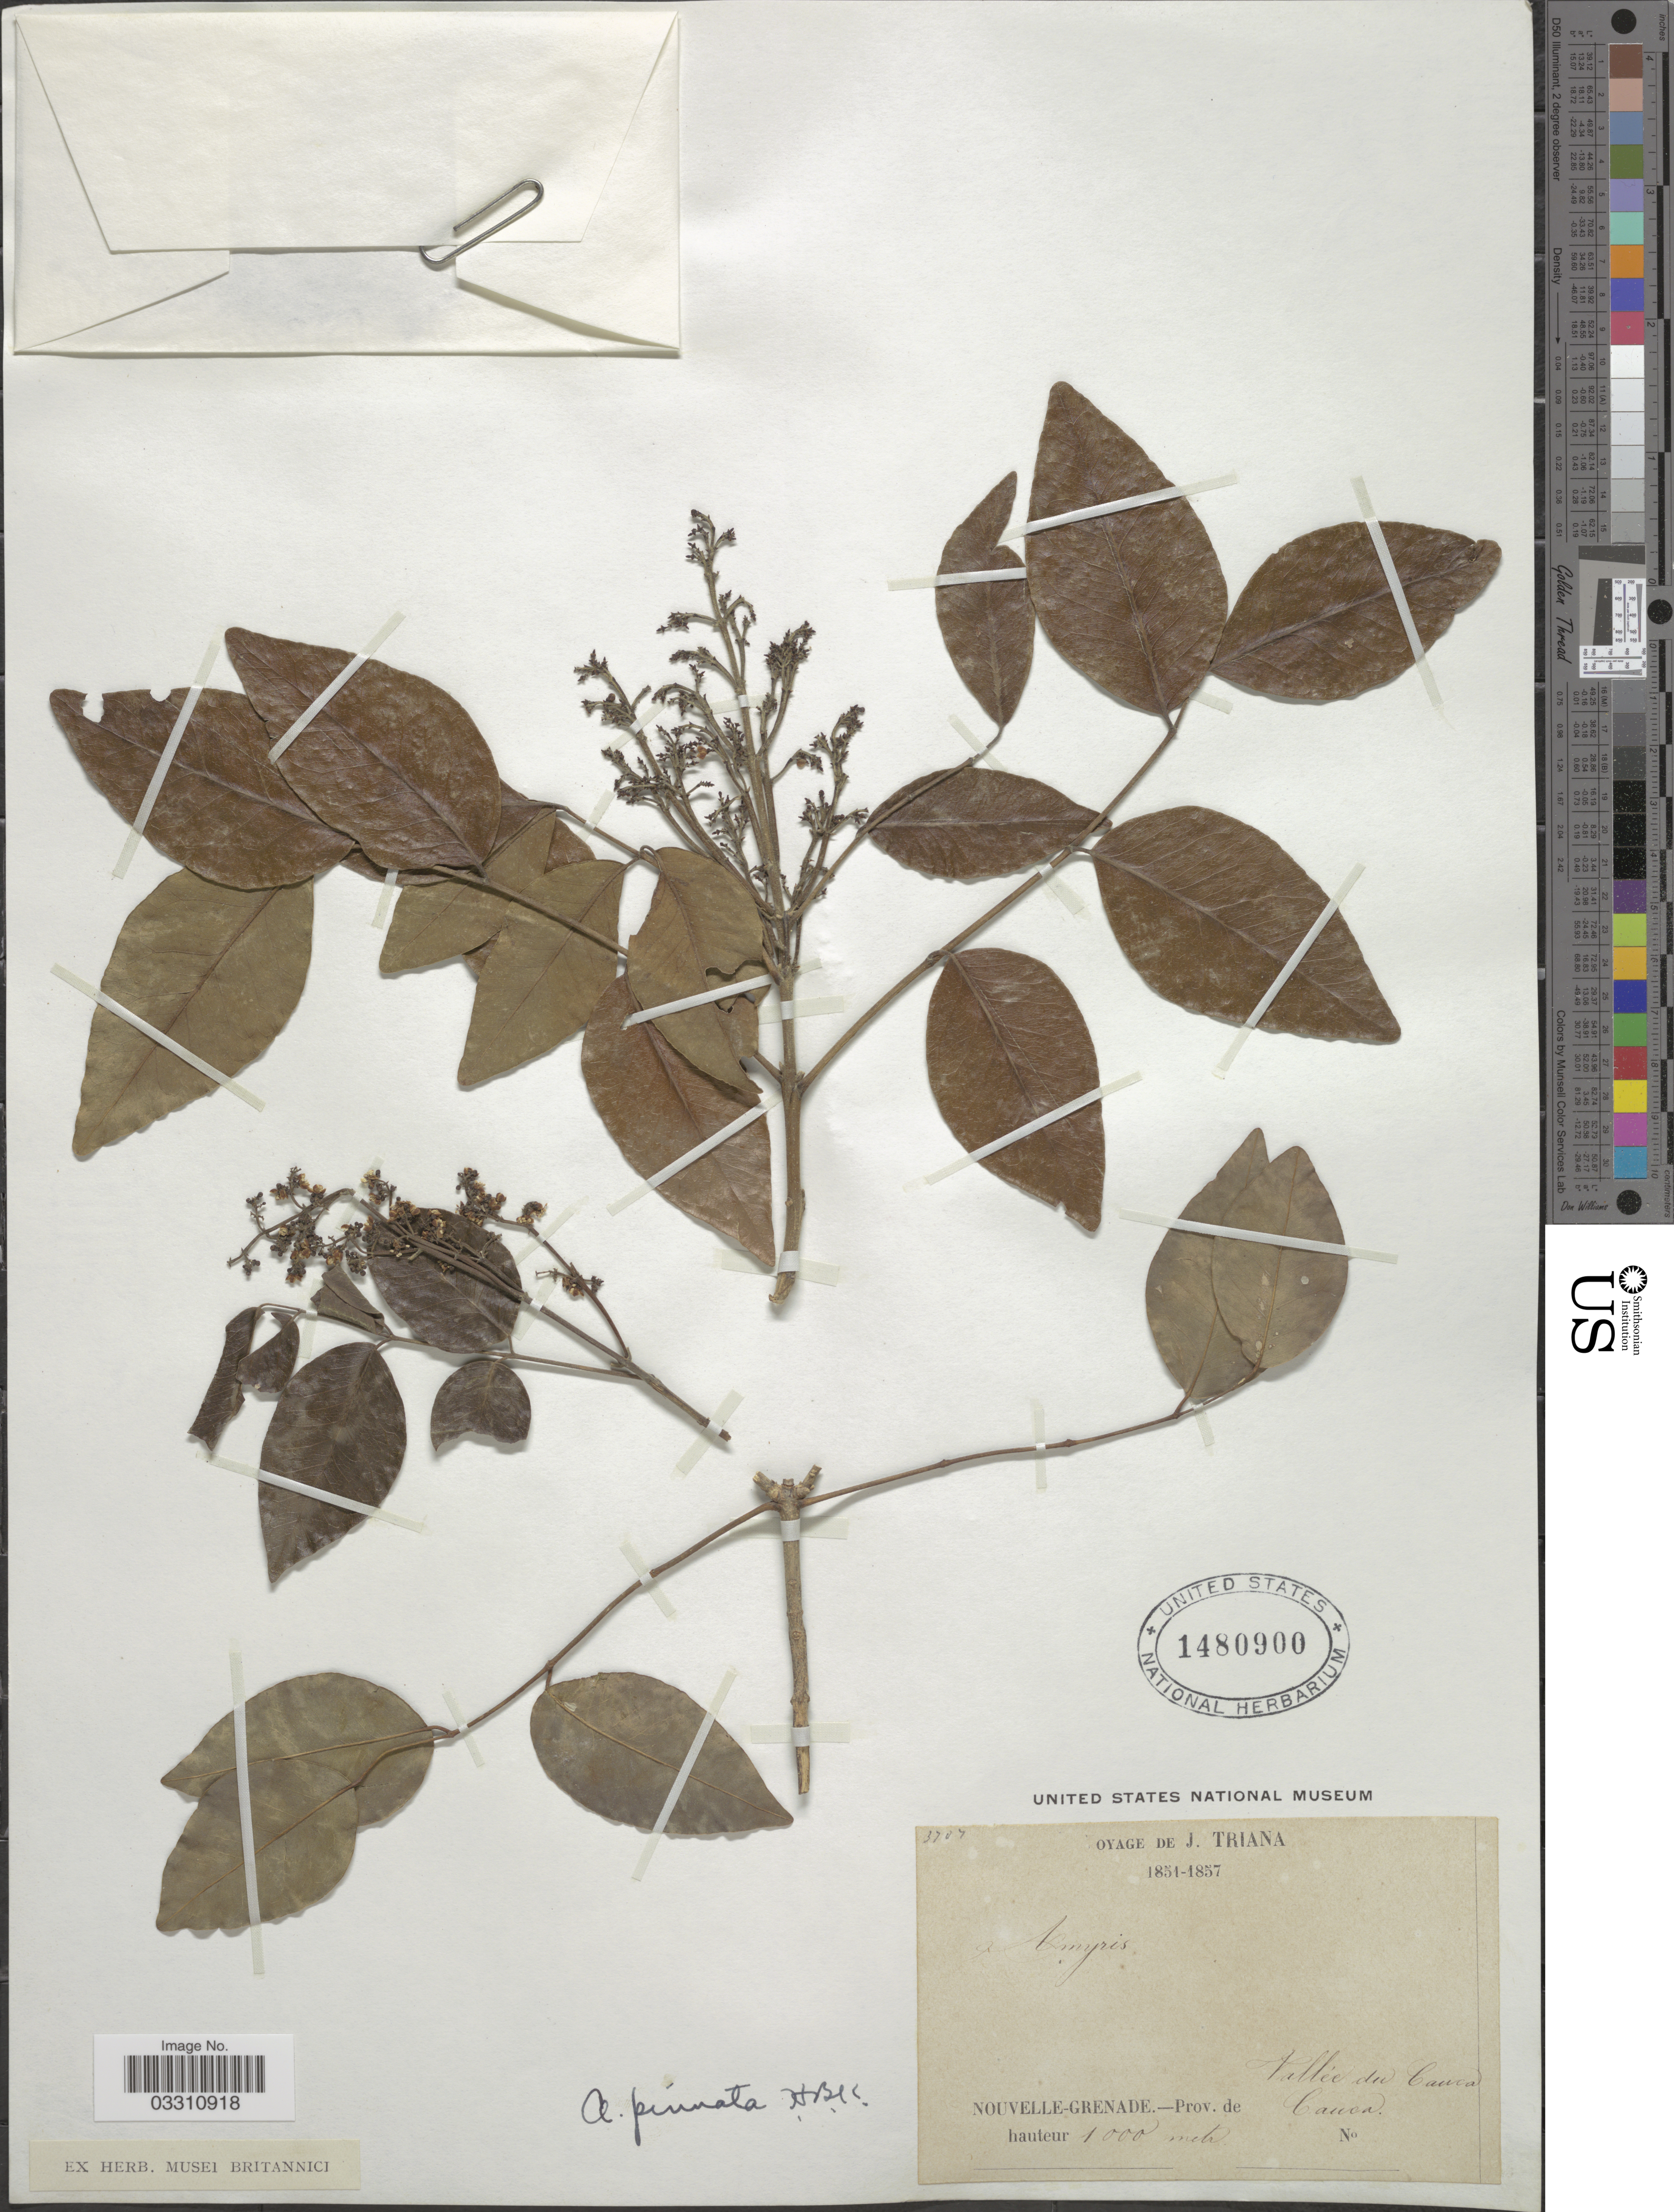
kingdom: Plantae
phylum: Tracheophyta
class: Magnoliopsida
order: Sapindales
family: Rutaceae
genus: Amyris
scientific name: Amyris pinnata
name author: Kunth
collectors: J. Triana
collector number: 3707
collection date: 1851/1857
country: Colombia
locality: Nouvelle-Grenade.-Prov. de Cauca, Vallée du Cauca.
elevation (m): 1000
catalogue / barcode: US 1480900